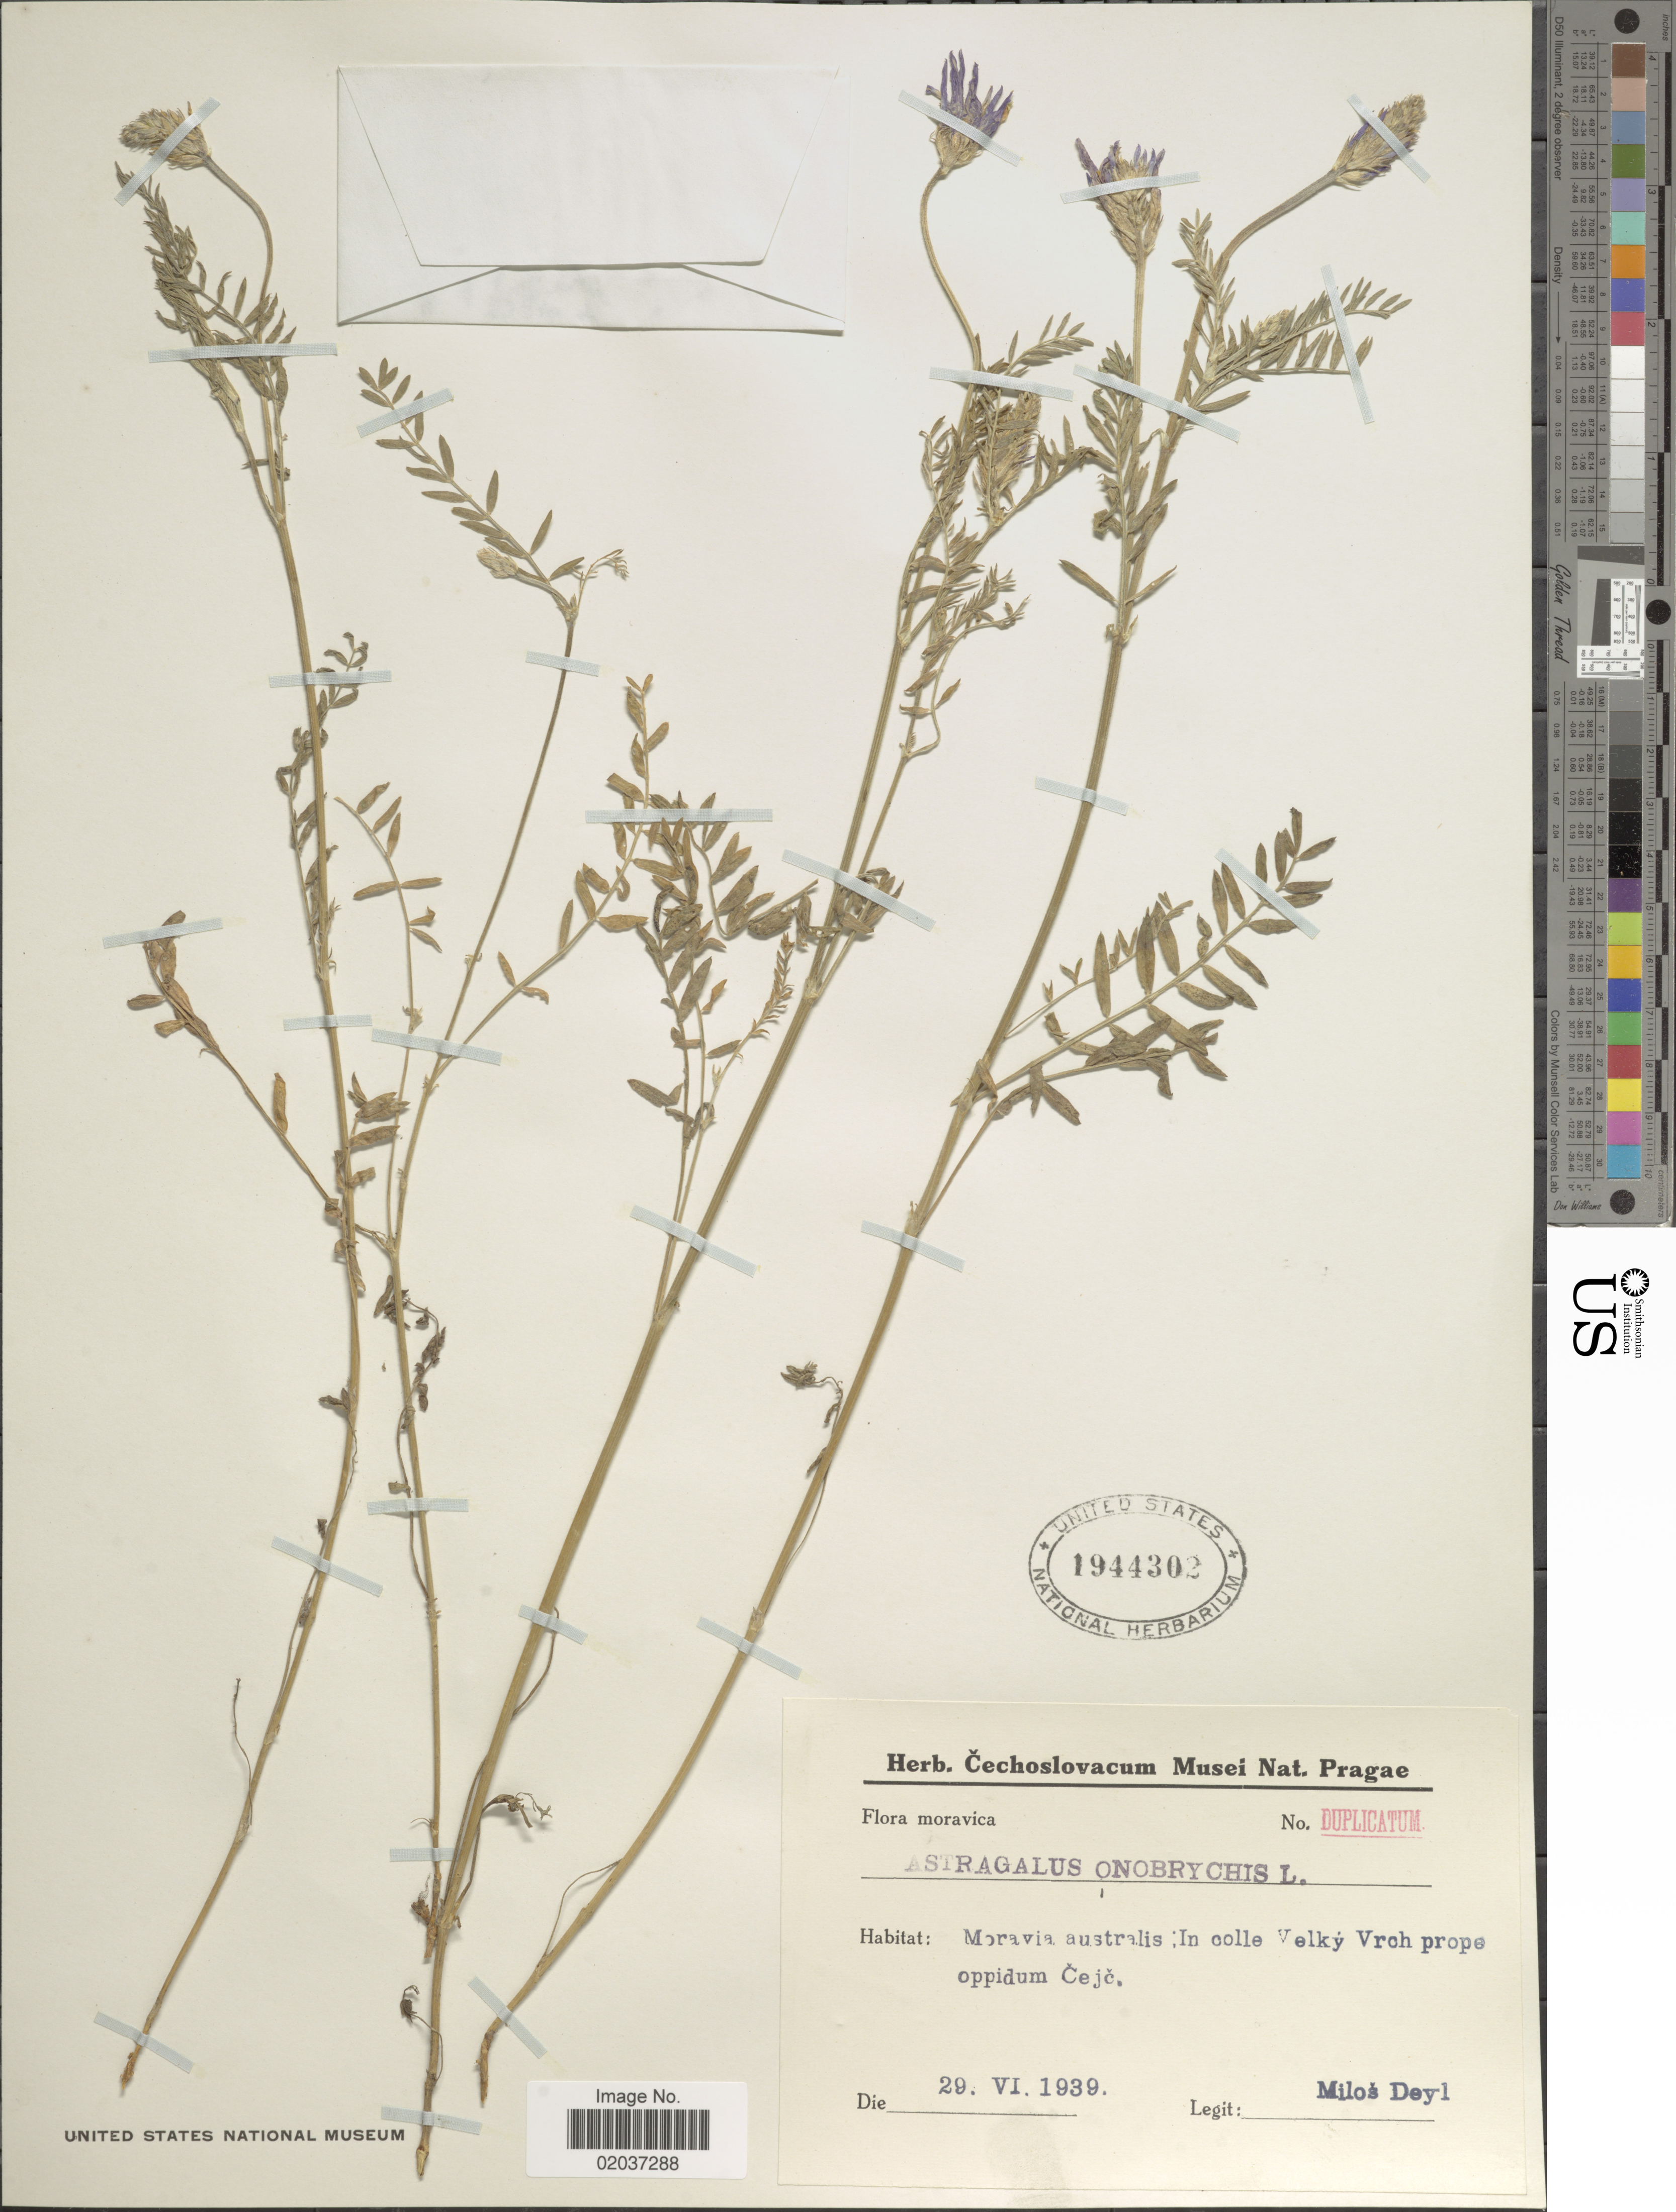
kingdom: Plantae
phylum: Tracheophyta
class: Magnoliopsida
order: Fabales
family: Fabaceae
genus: Astragalus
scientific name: Astragalus onobrychis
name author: L.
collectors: M. Deyl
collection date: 1939-06-29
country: Czechia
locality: Moravia australis: In colle Velky Vrch prope oppidum Cejc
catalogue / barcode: US 1944302